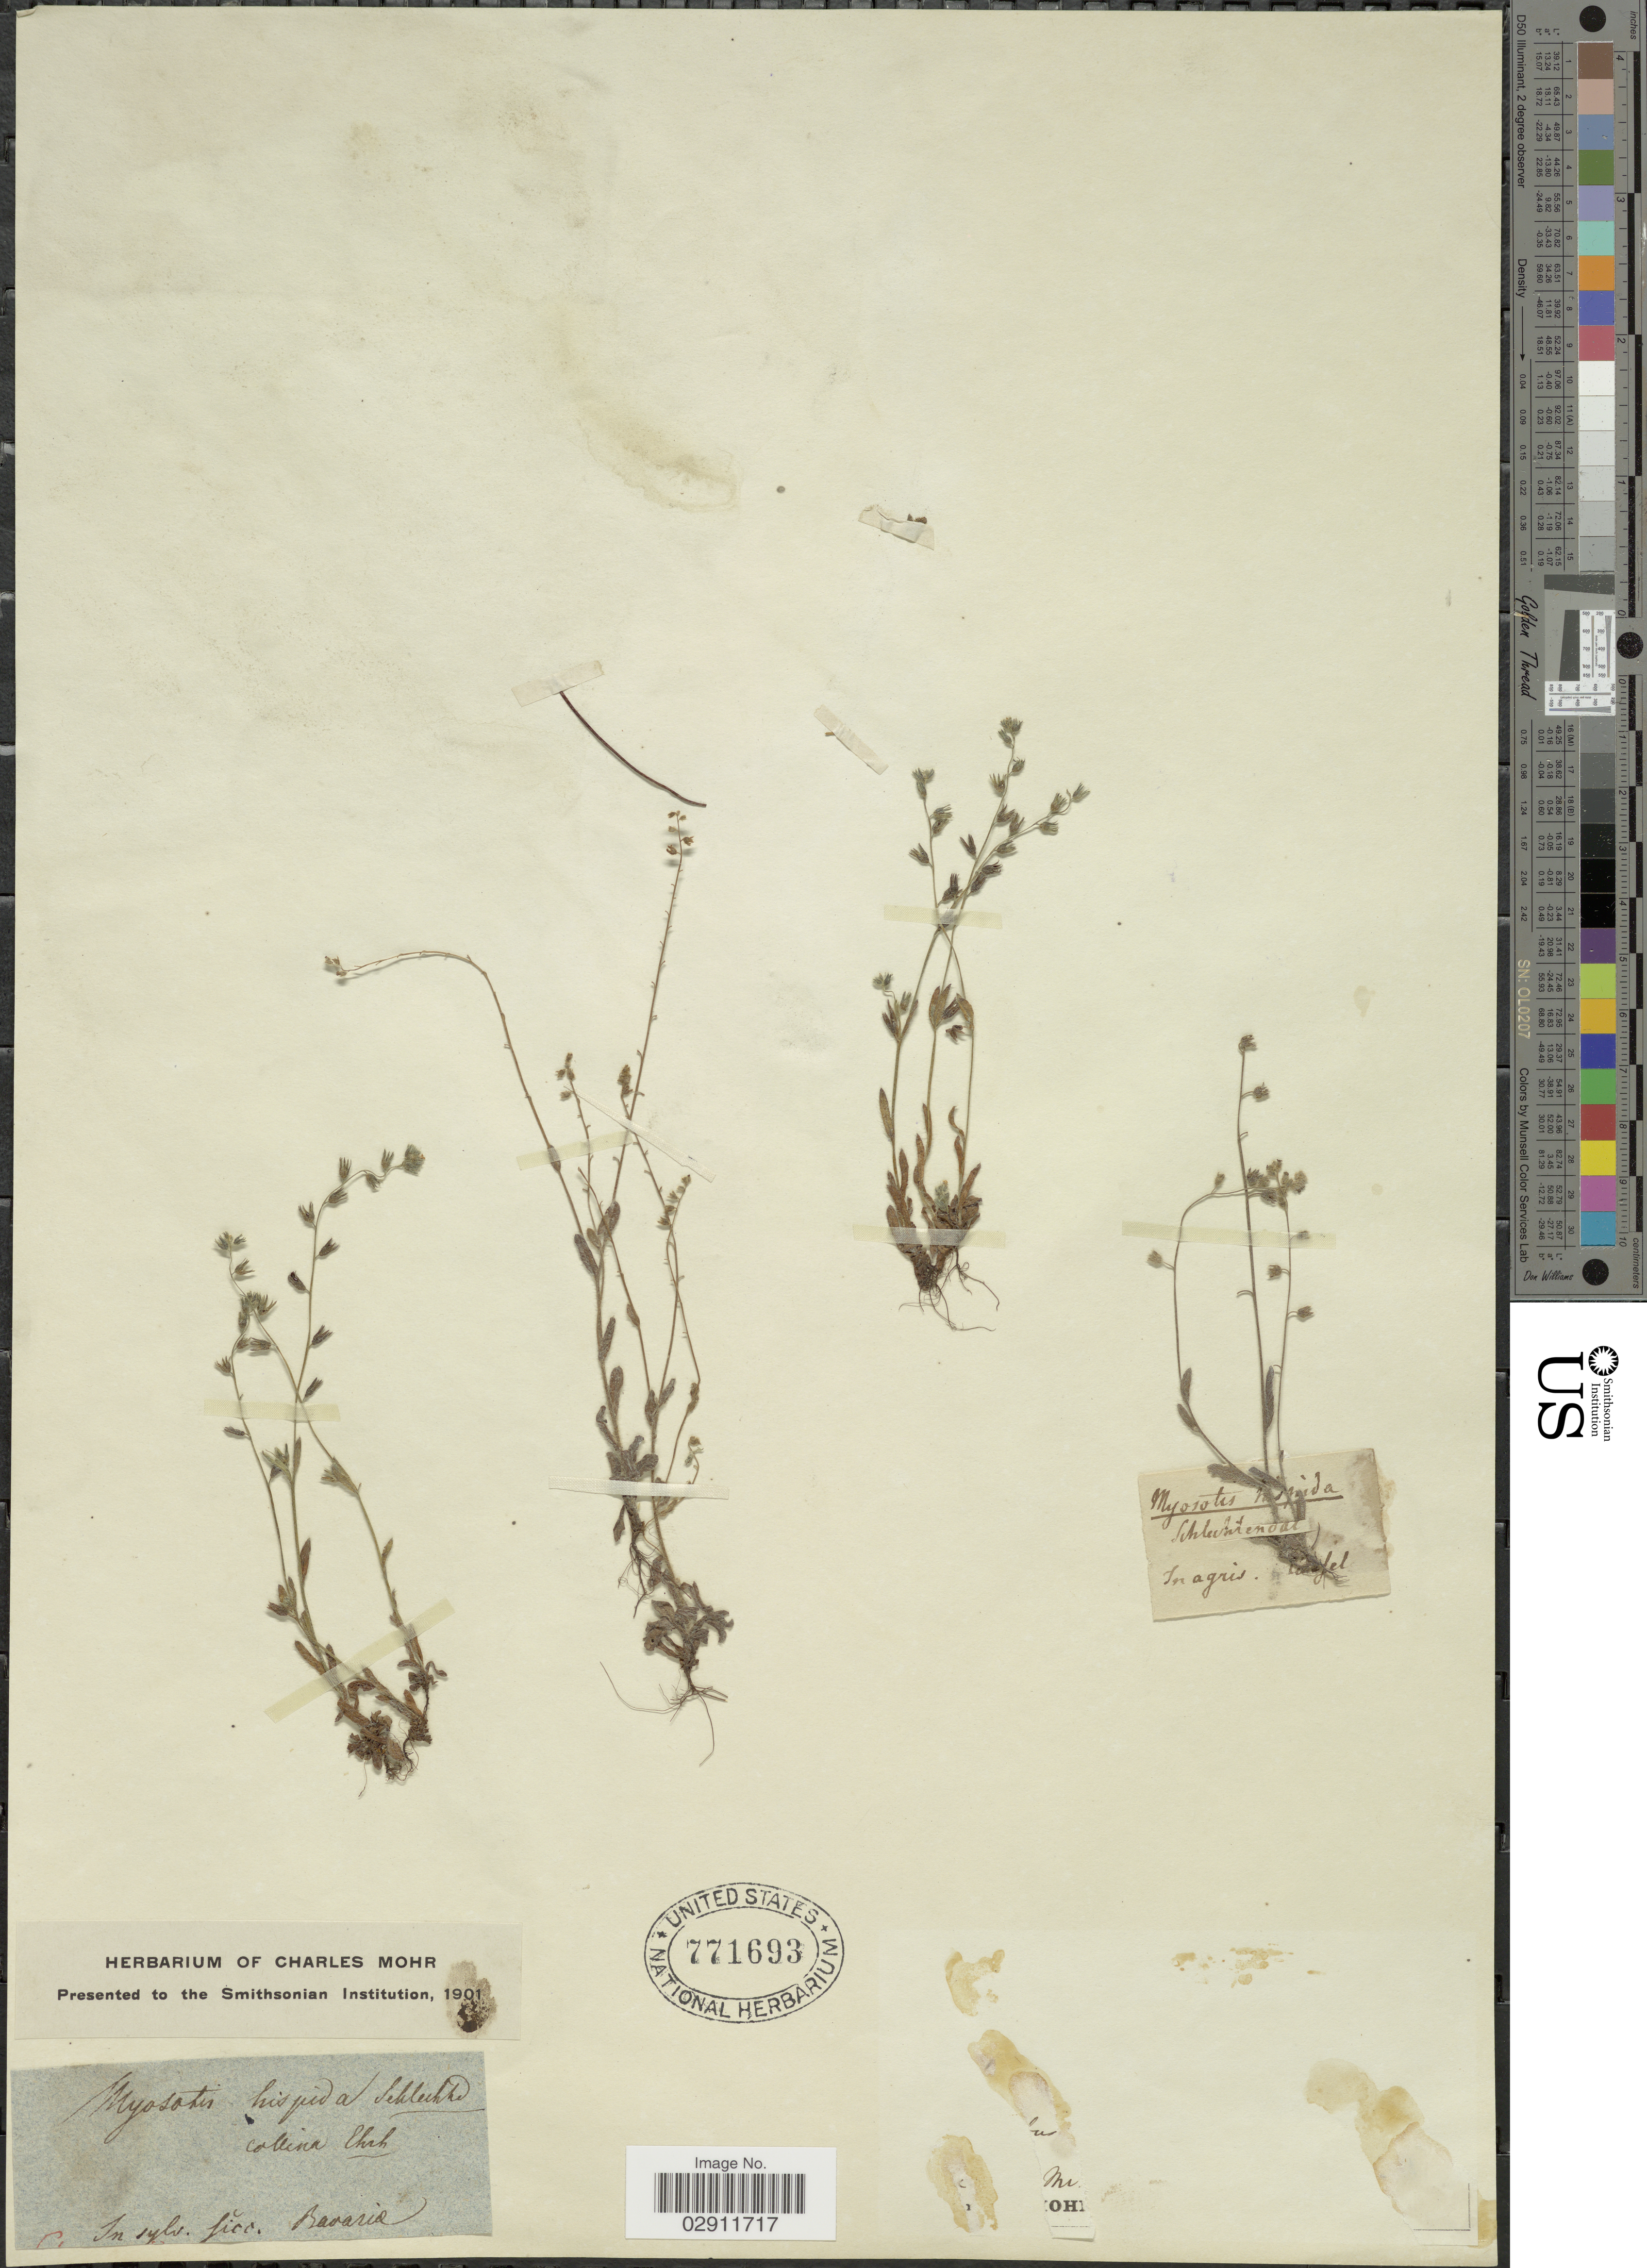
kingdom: Plantae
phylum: Tracheophyta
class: Magnoliopsida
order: Boraginales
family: Boraginaceae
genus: Myosotis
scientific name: Myosotis hispida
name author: Schltdl.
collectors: ex herb. Charles Mohr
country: Germany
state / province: Bayern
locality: In sylv. ficc [interpreted]. Bavaria.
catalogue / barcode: US 771693